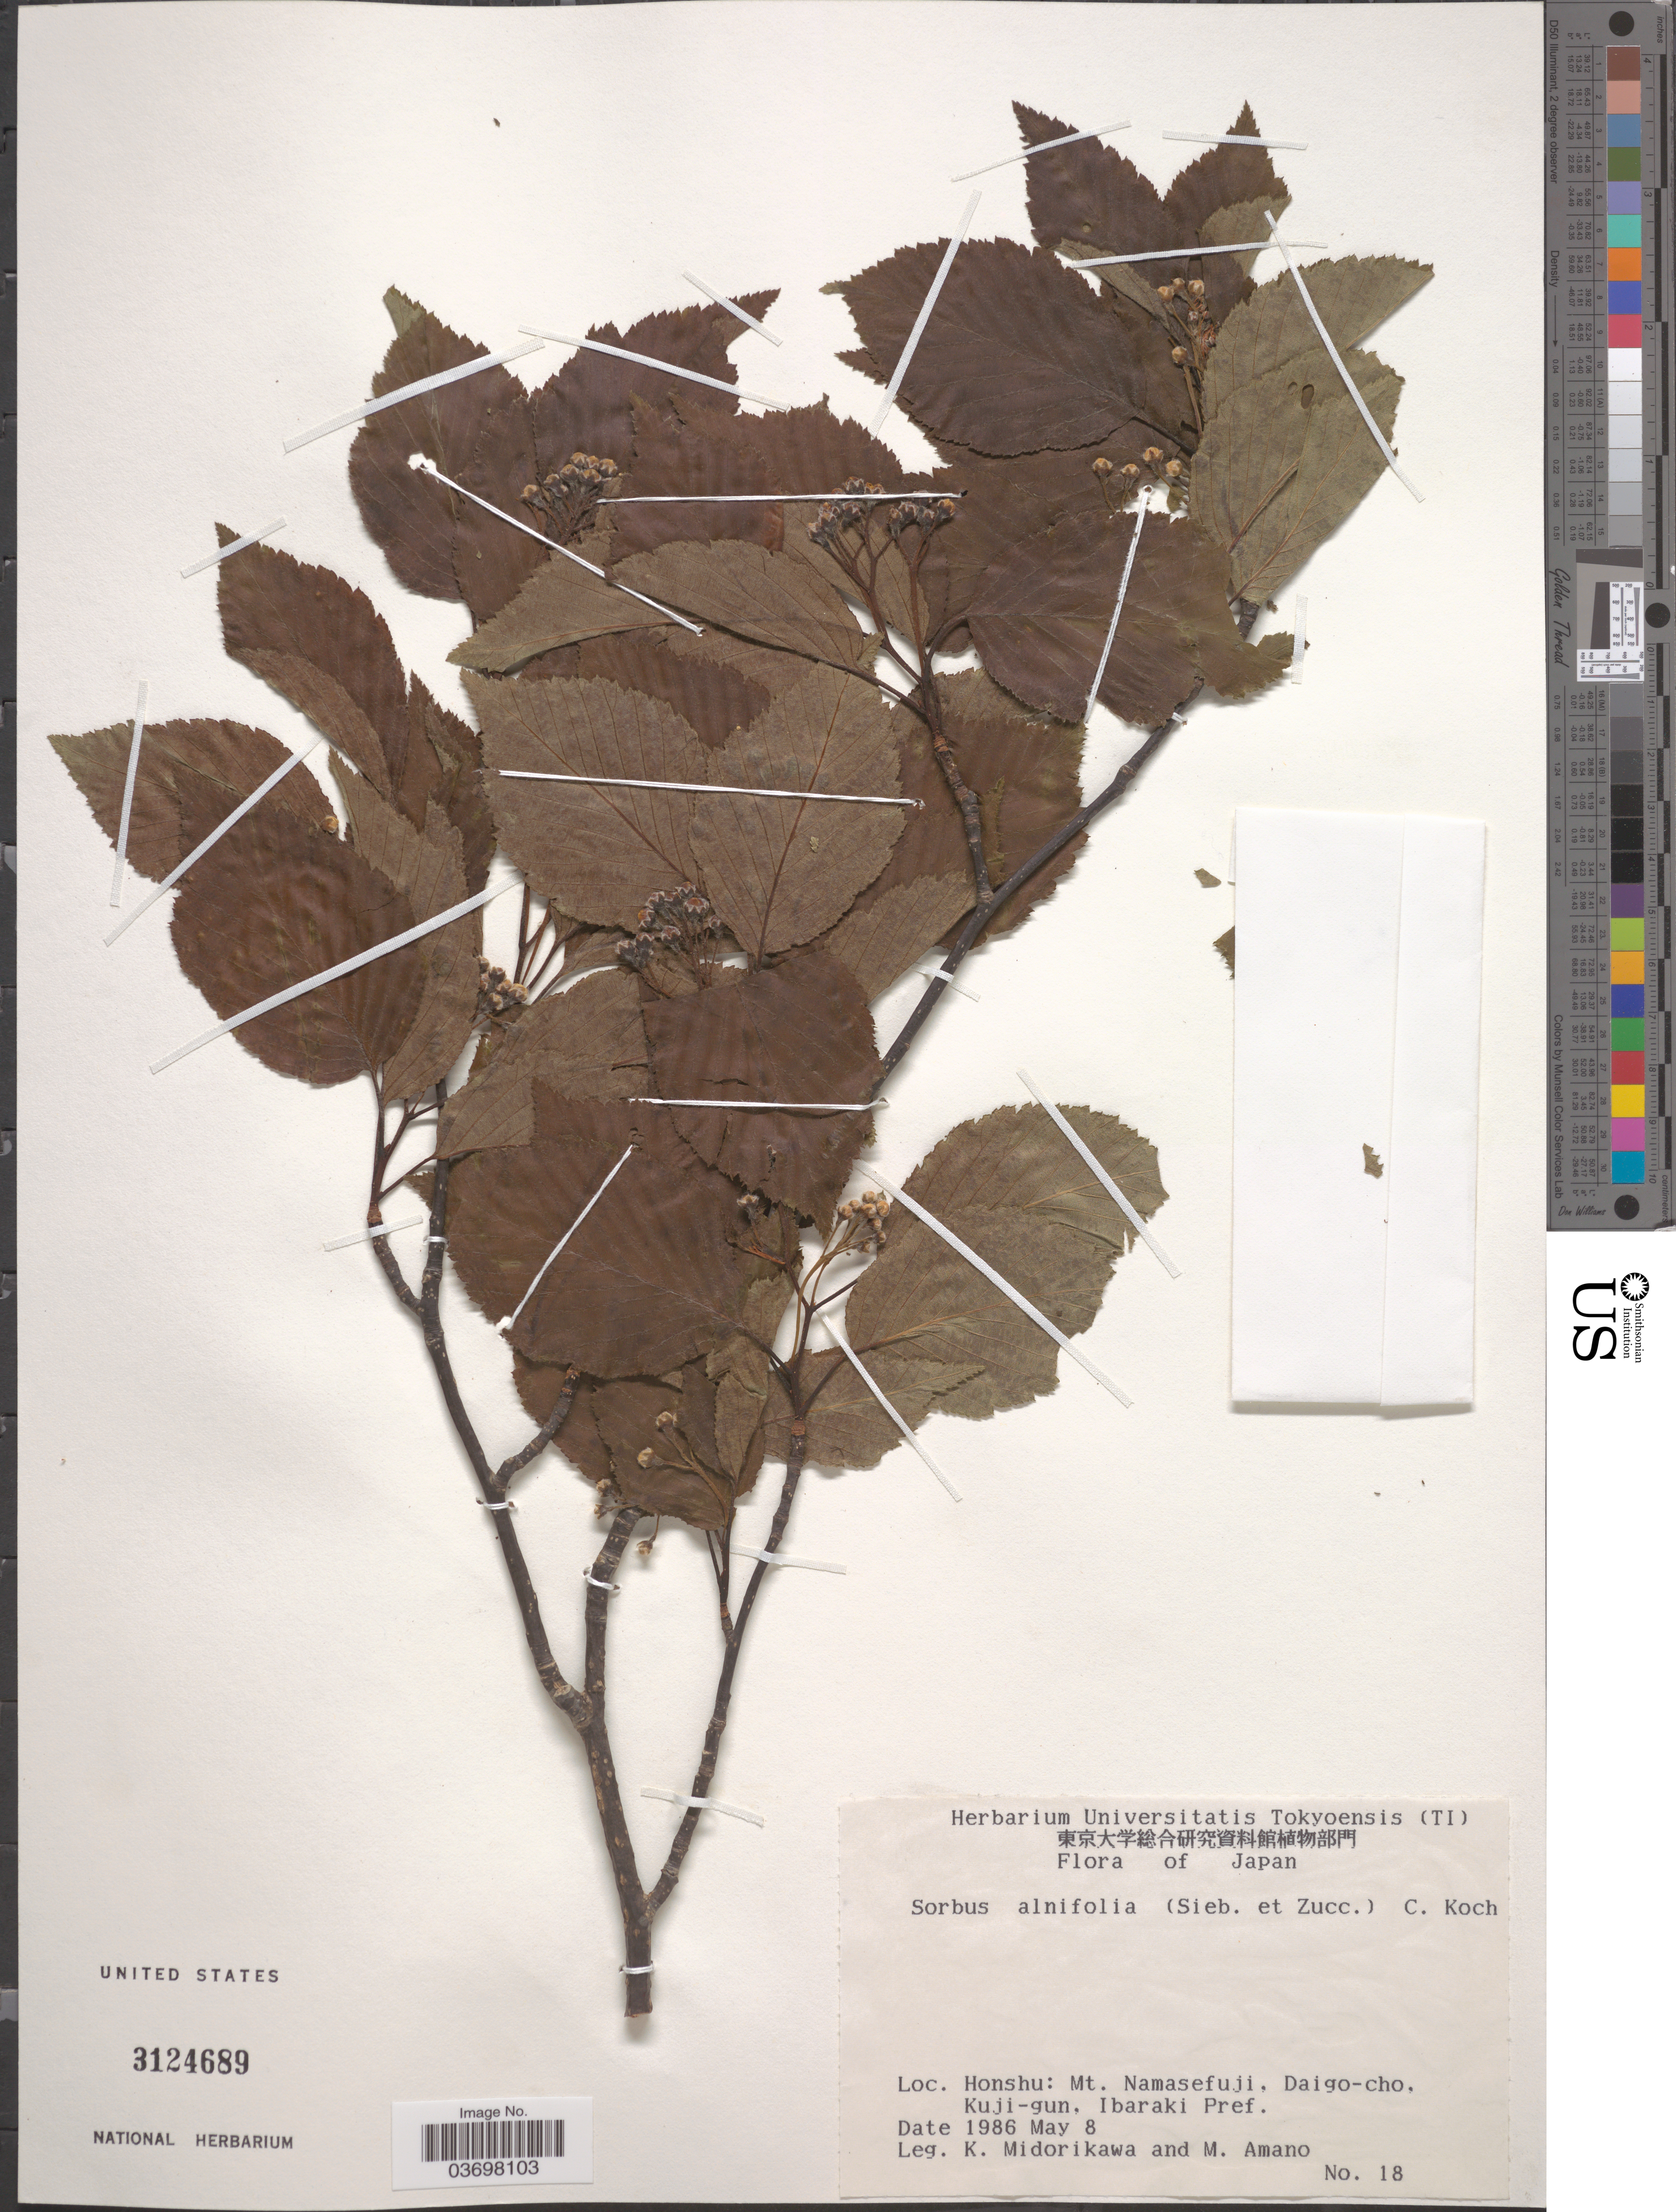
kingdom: Plantae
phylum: Tracheophyta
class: Magnoliopsida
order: Rosales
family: Rosaceae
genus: Sorbus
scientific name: Sorbus alnifolia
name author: (Siebold & Zucc.) K. Koch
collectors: K. Midorikawa & M. Amano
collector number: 18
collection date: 1986-05-08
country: Japan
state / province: Ibaraki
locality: Honshu: Mt. Namasefuji, Daigo-cho, Kuji-gun, Ibaraki Pref.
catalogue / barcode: US 3124689